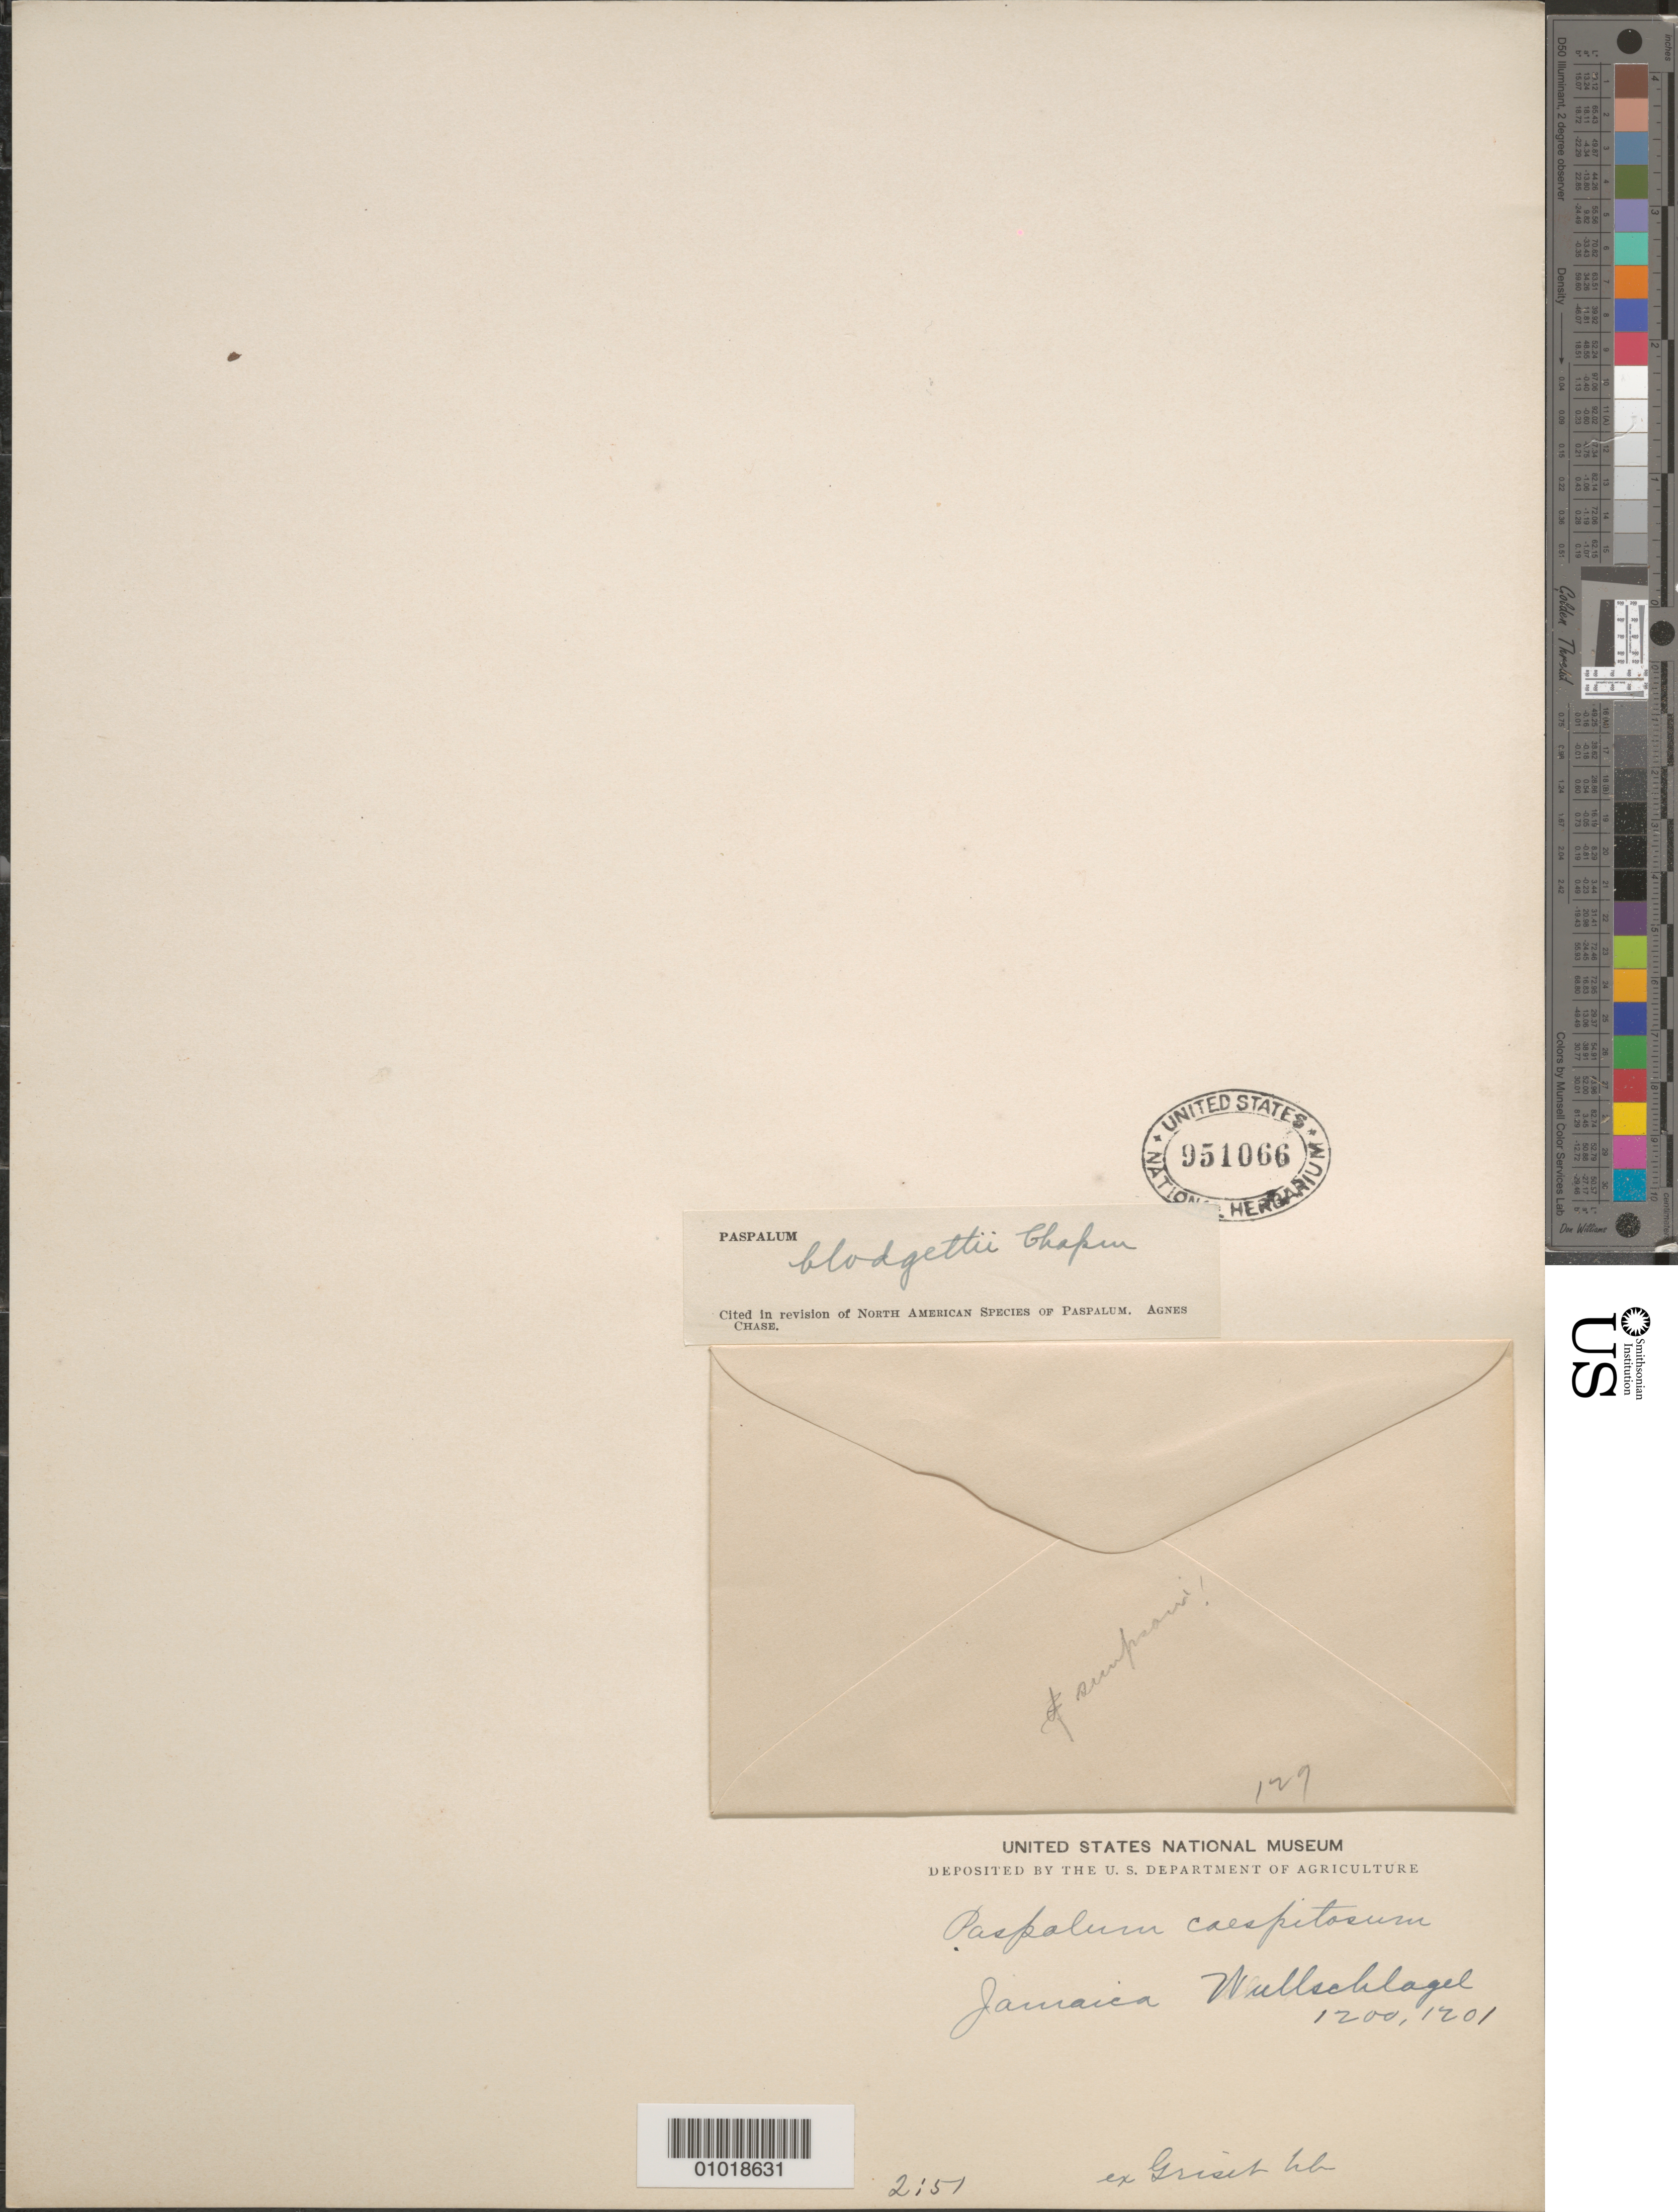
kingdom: Plantae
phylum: Tracheophyta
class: Liliopsida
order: Poales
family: Poaceae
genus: Paspalum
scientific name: Paspalum blodgettii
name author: Chapm.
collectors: H. R. Wullschlaegel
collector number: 1200, 1201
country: Jamaica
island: Jamaica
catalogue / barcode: US 951066